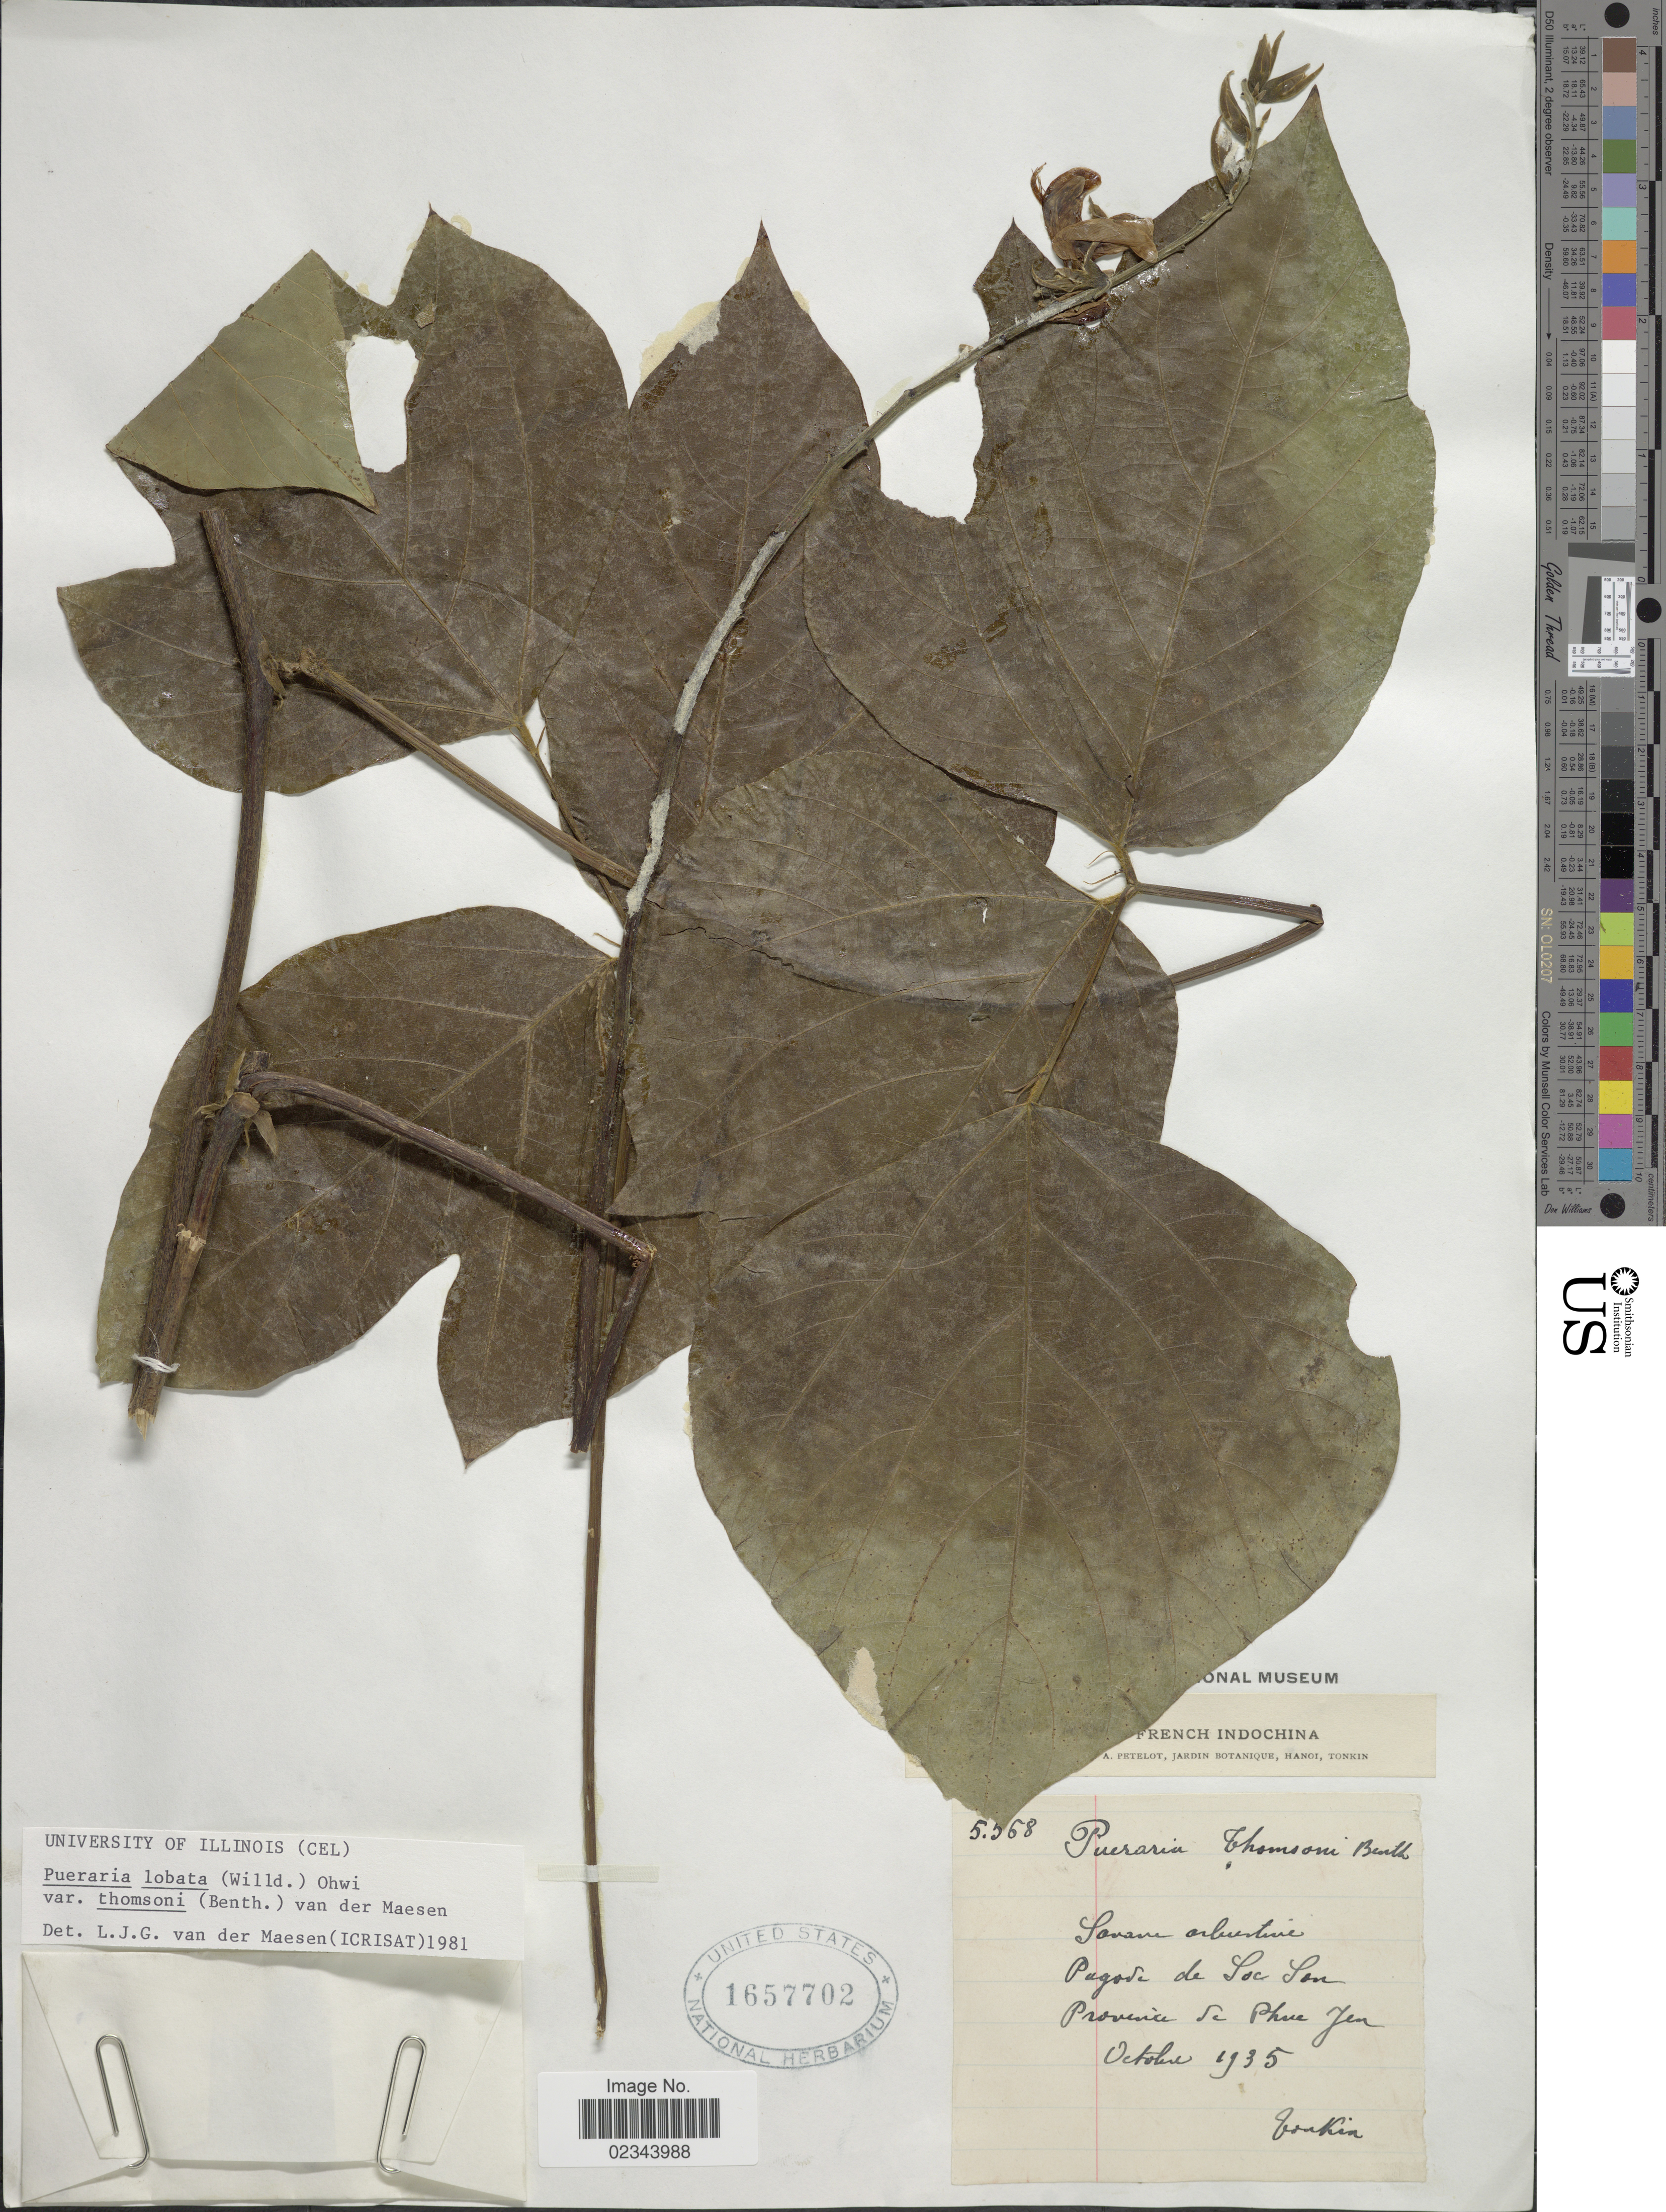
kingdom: Plantae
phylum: Tracheophyta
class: Magnoliopsida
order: Fabales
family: Fabaceae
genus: Pueraria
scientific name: Pueraria lobata var. thomsonii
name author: (Benth.) Maesen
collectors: A. Petelot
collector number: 5568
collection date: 1935-10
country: Vietnam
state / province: Phu Yen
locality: Tonkin. French Indochina. Pagode de Soc Son, Provincia de Phu Yen.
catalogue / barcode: US 1657702